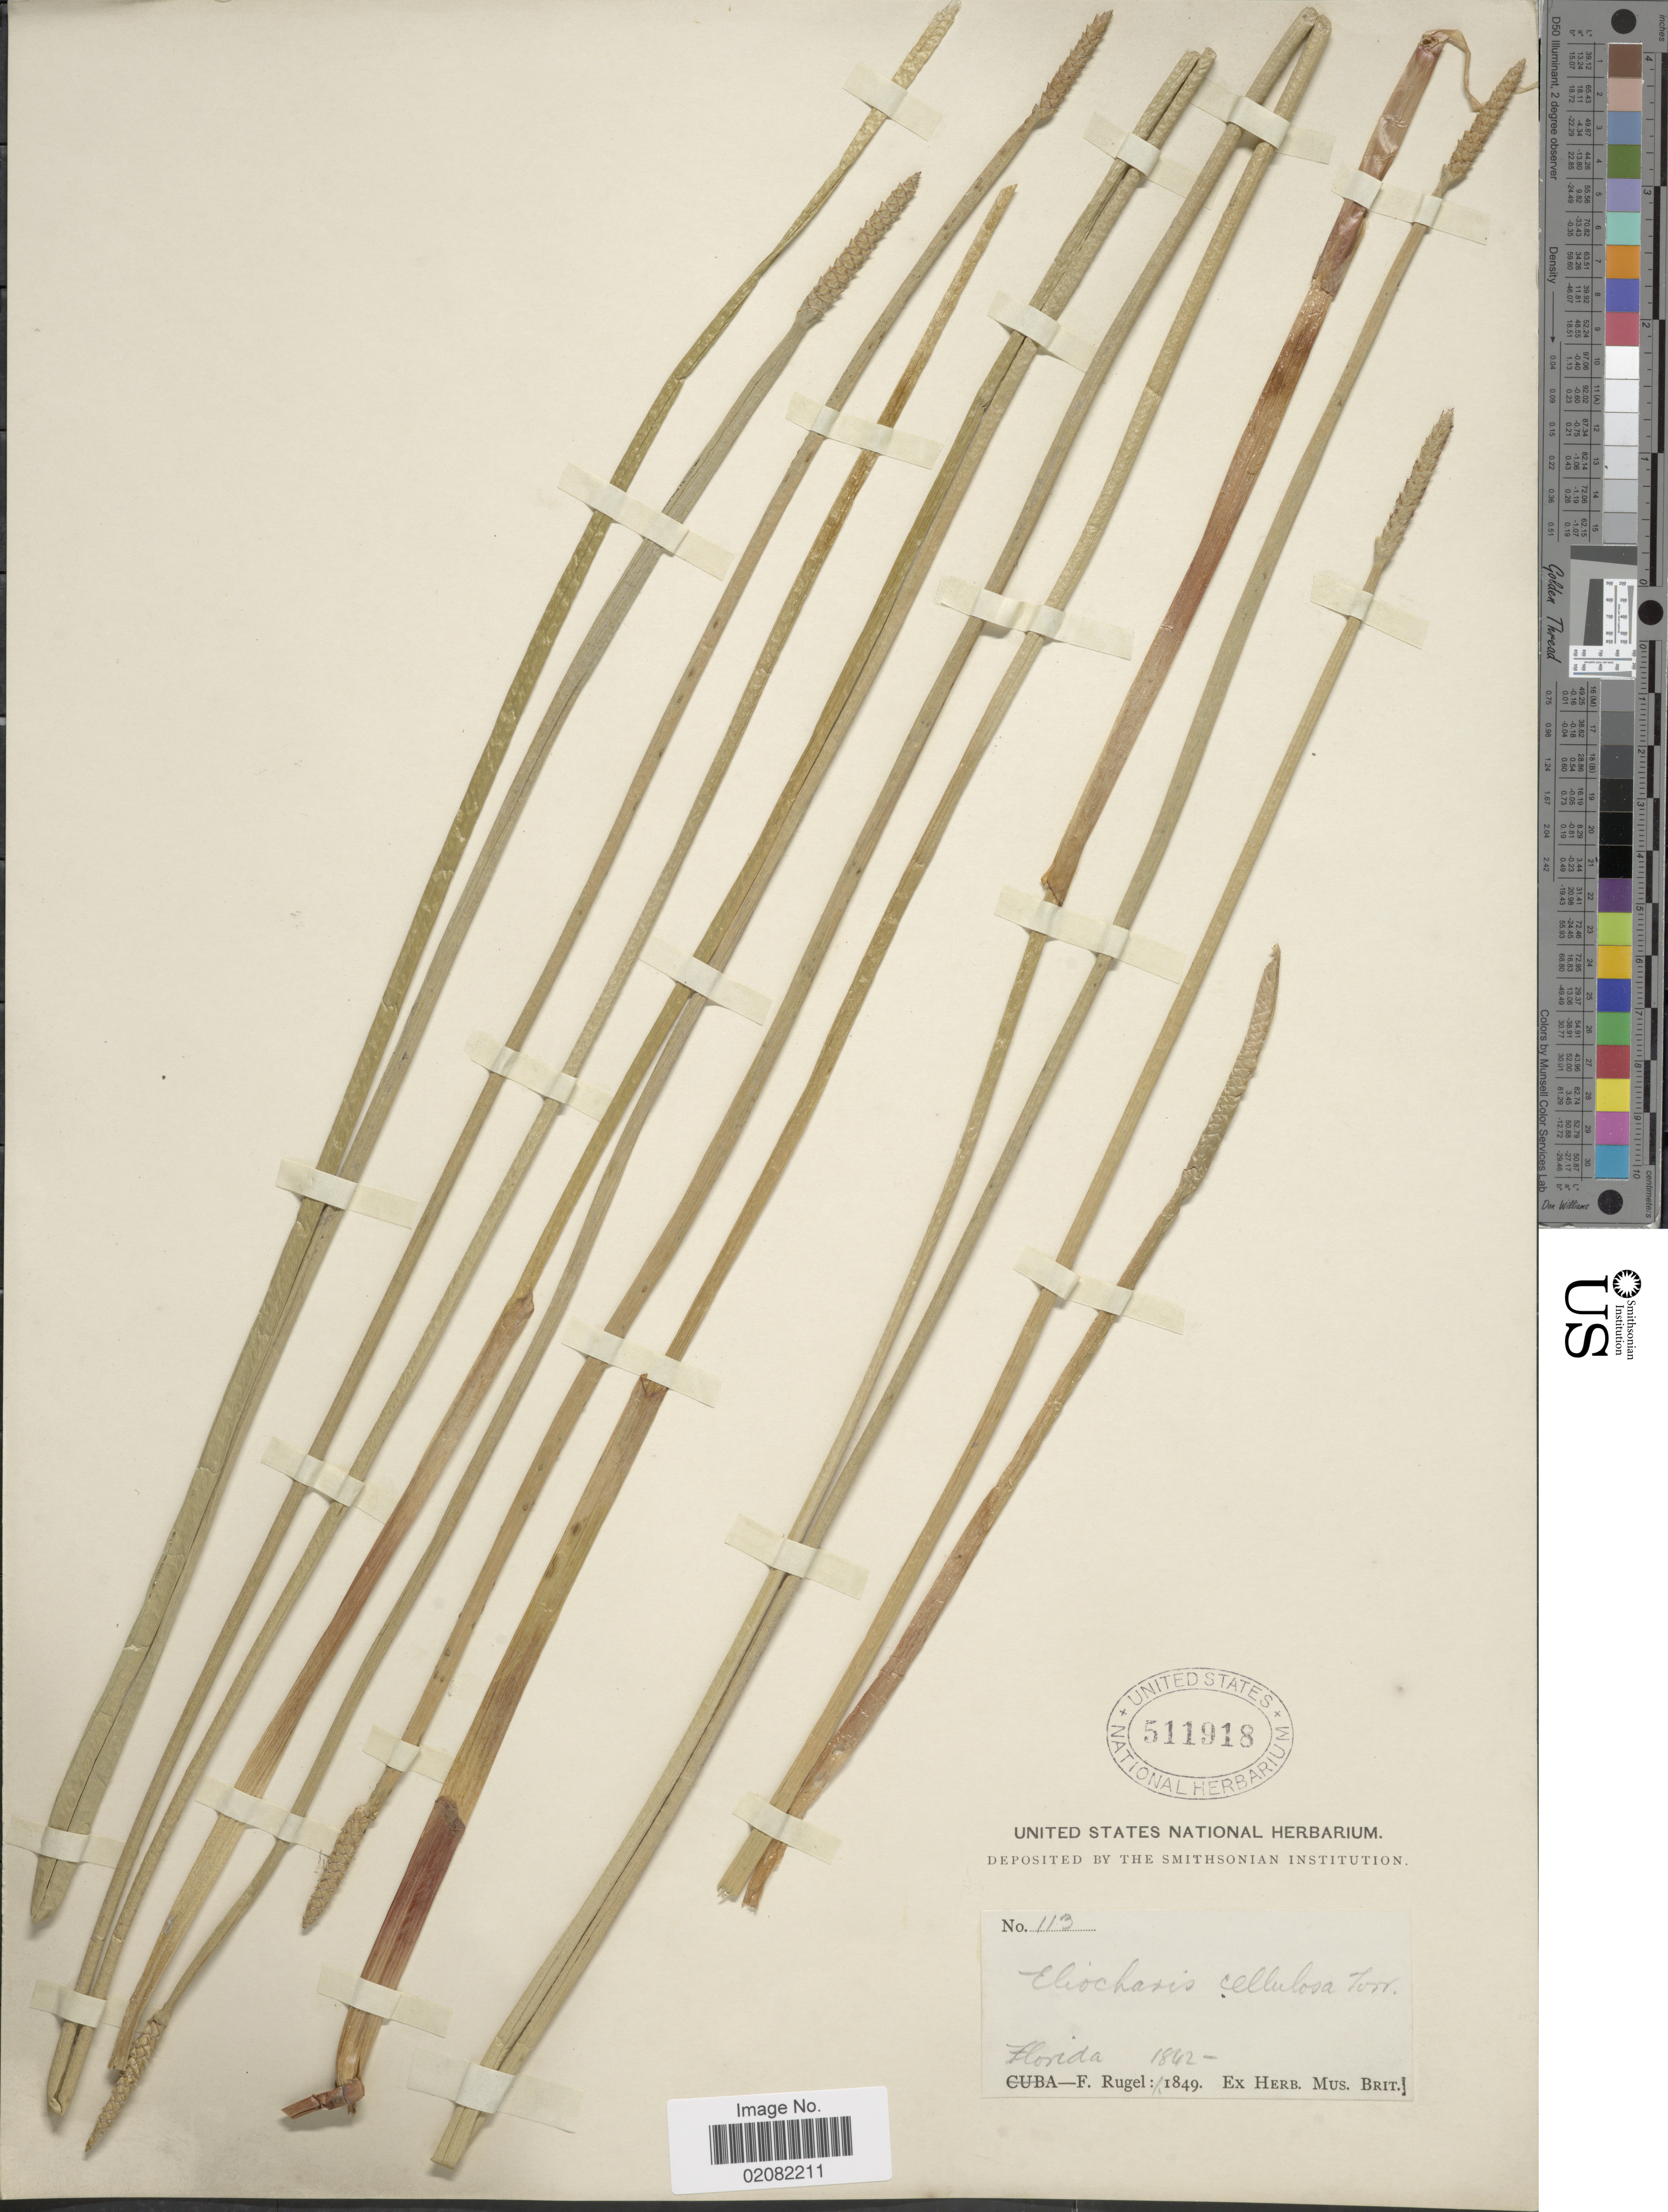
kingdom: Plantae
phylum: Tracheophyta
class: Liliopsida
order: Poales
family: Cyperaceae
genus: Eleocharis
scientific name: Eleocharis cellulosa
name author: Torr.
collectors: F. Rugel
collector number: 113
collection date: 1842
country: United States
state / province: Florida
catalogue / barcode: US 511918